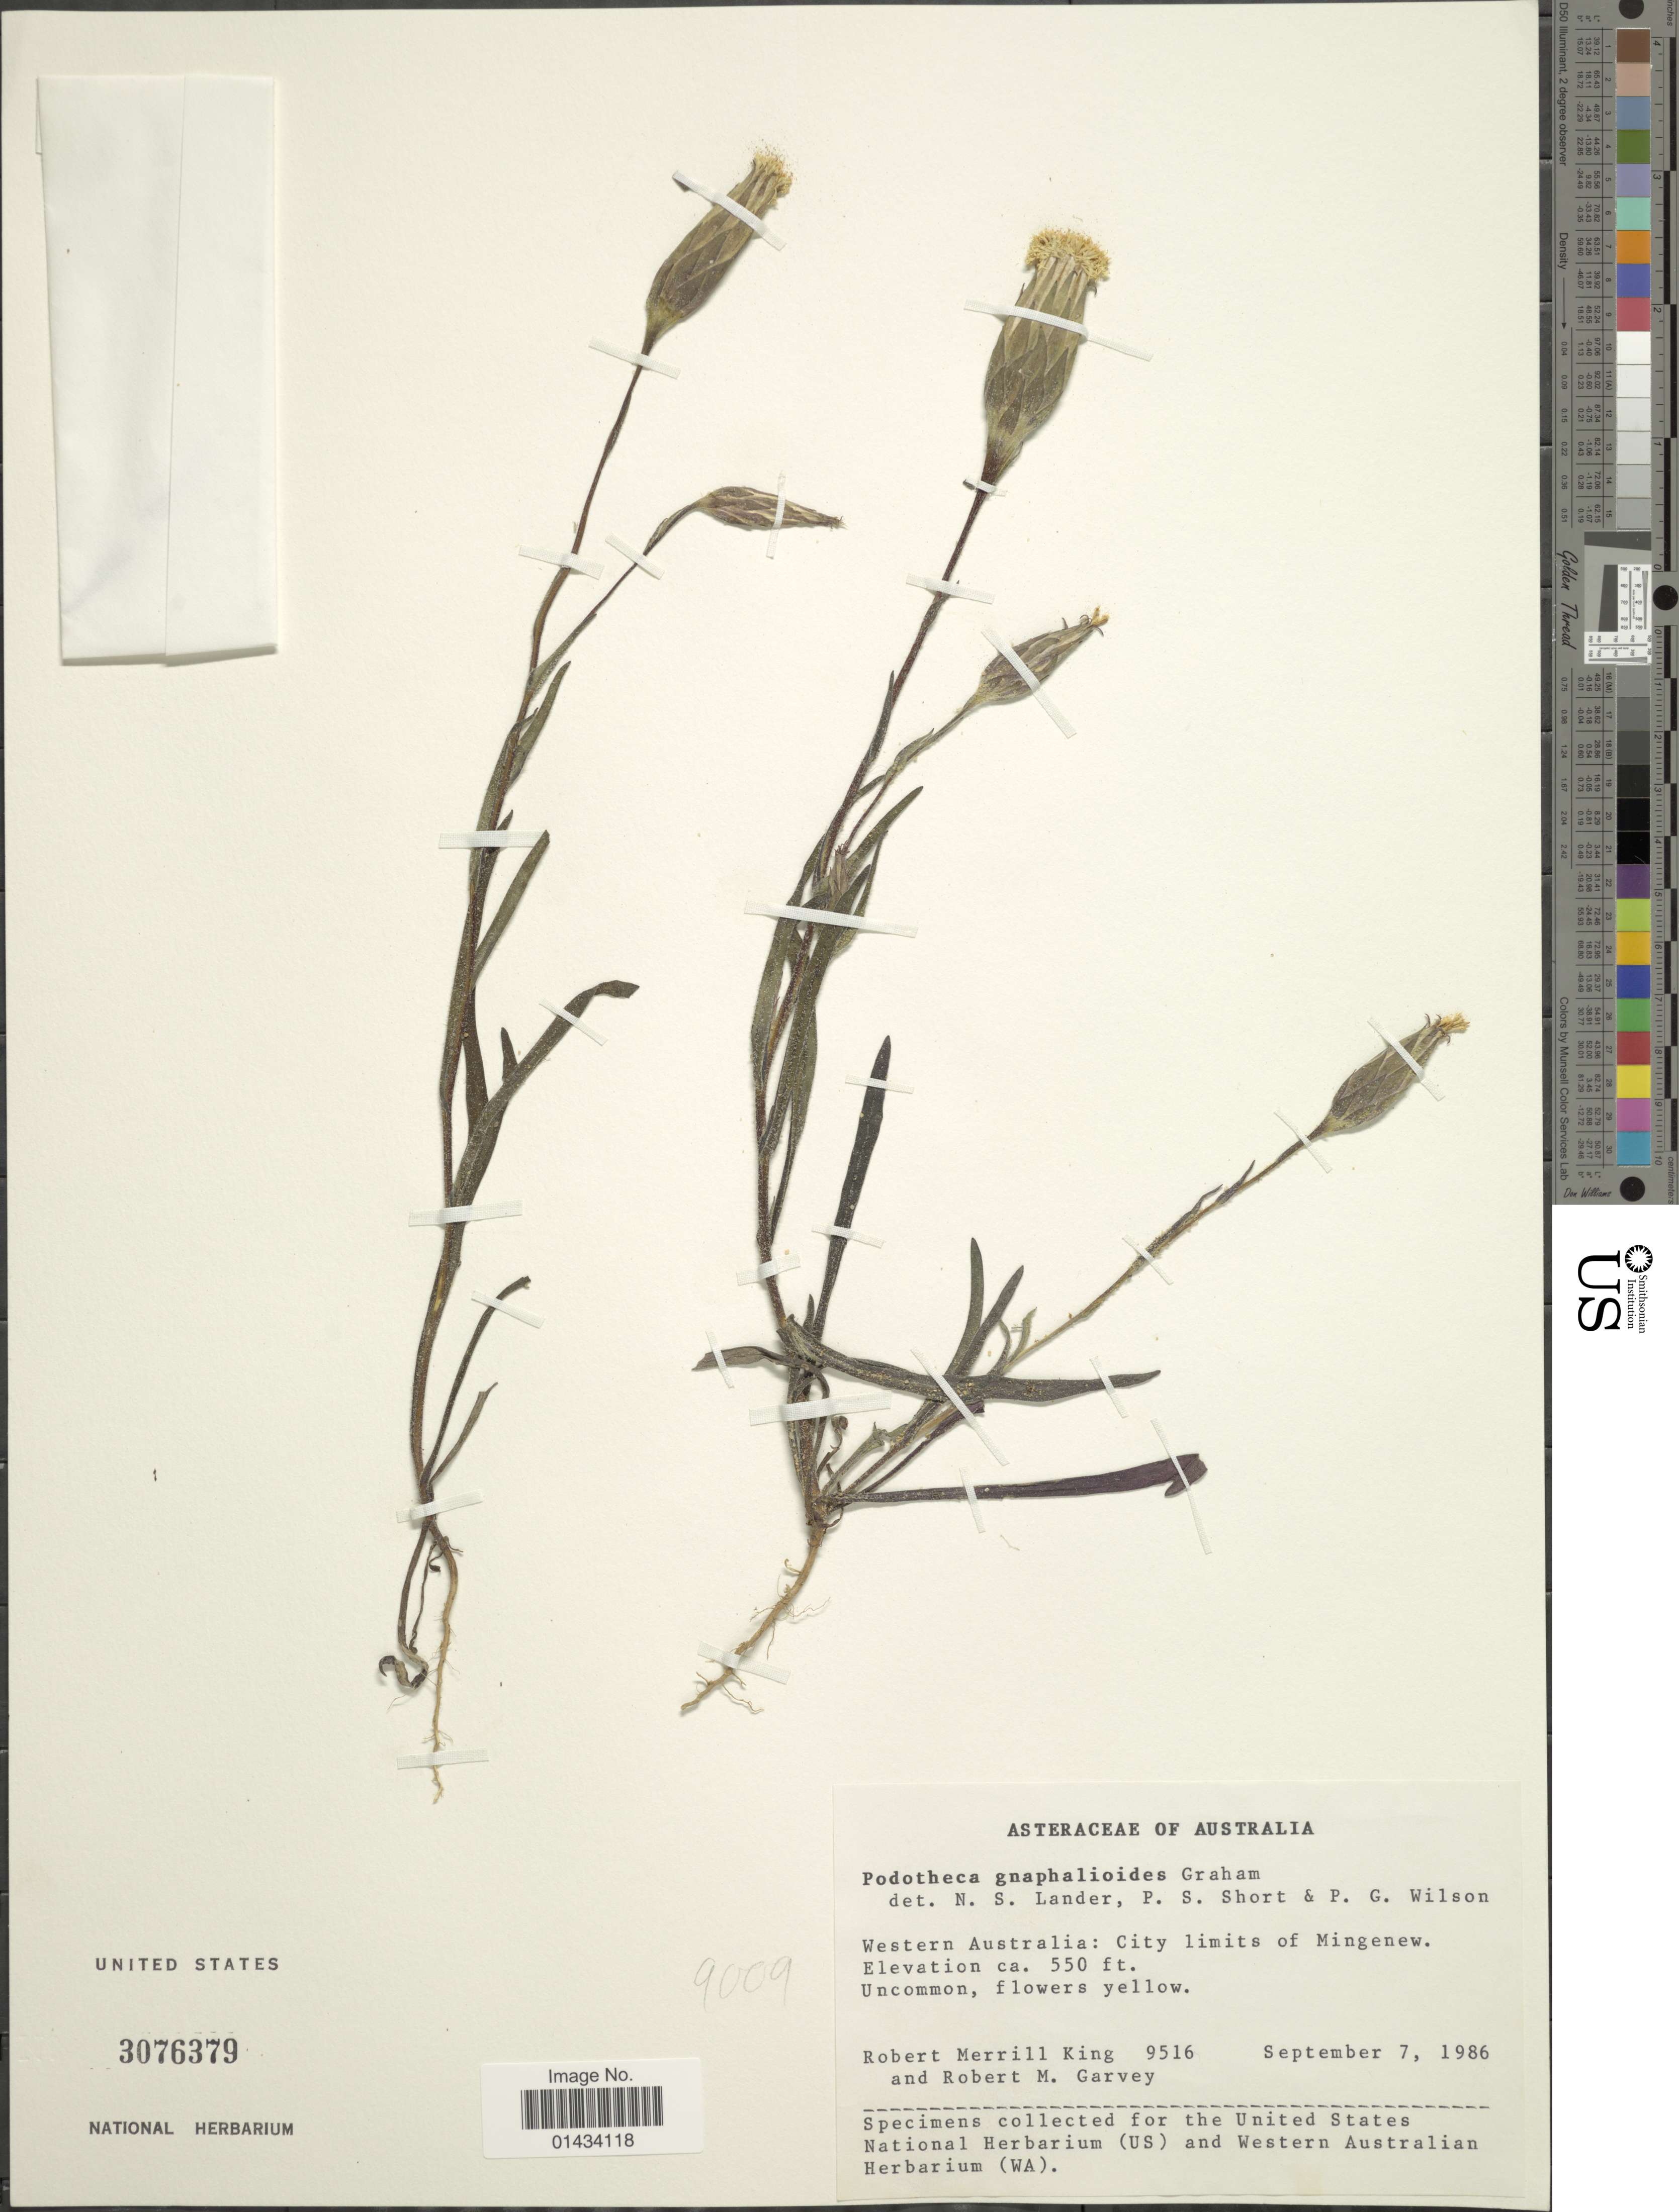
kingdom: Plantae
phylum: Tracheophyta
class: Magnoliopsida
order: Asterales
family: Asteraceae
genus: Podotheca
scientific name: Podotheca gnaphalioides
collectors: R. M. King & R. Garvey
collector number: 9516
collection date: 1986-09-07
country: Australia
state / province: Western Australia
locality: City limits of Mingenew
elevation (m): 168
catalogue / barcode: US 3076379